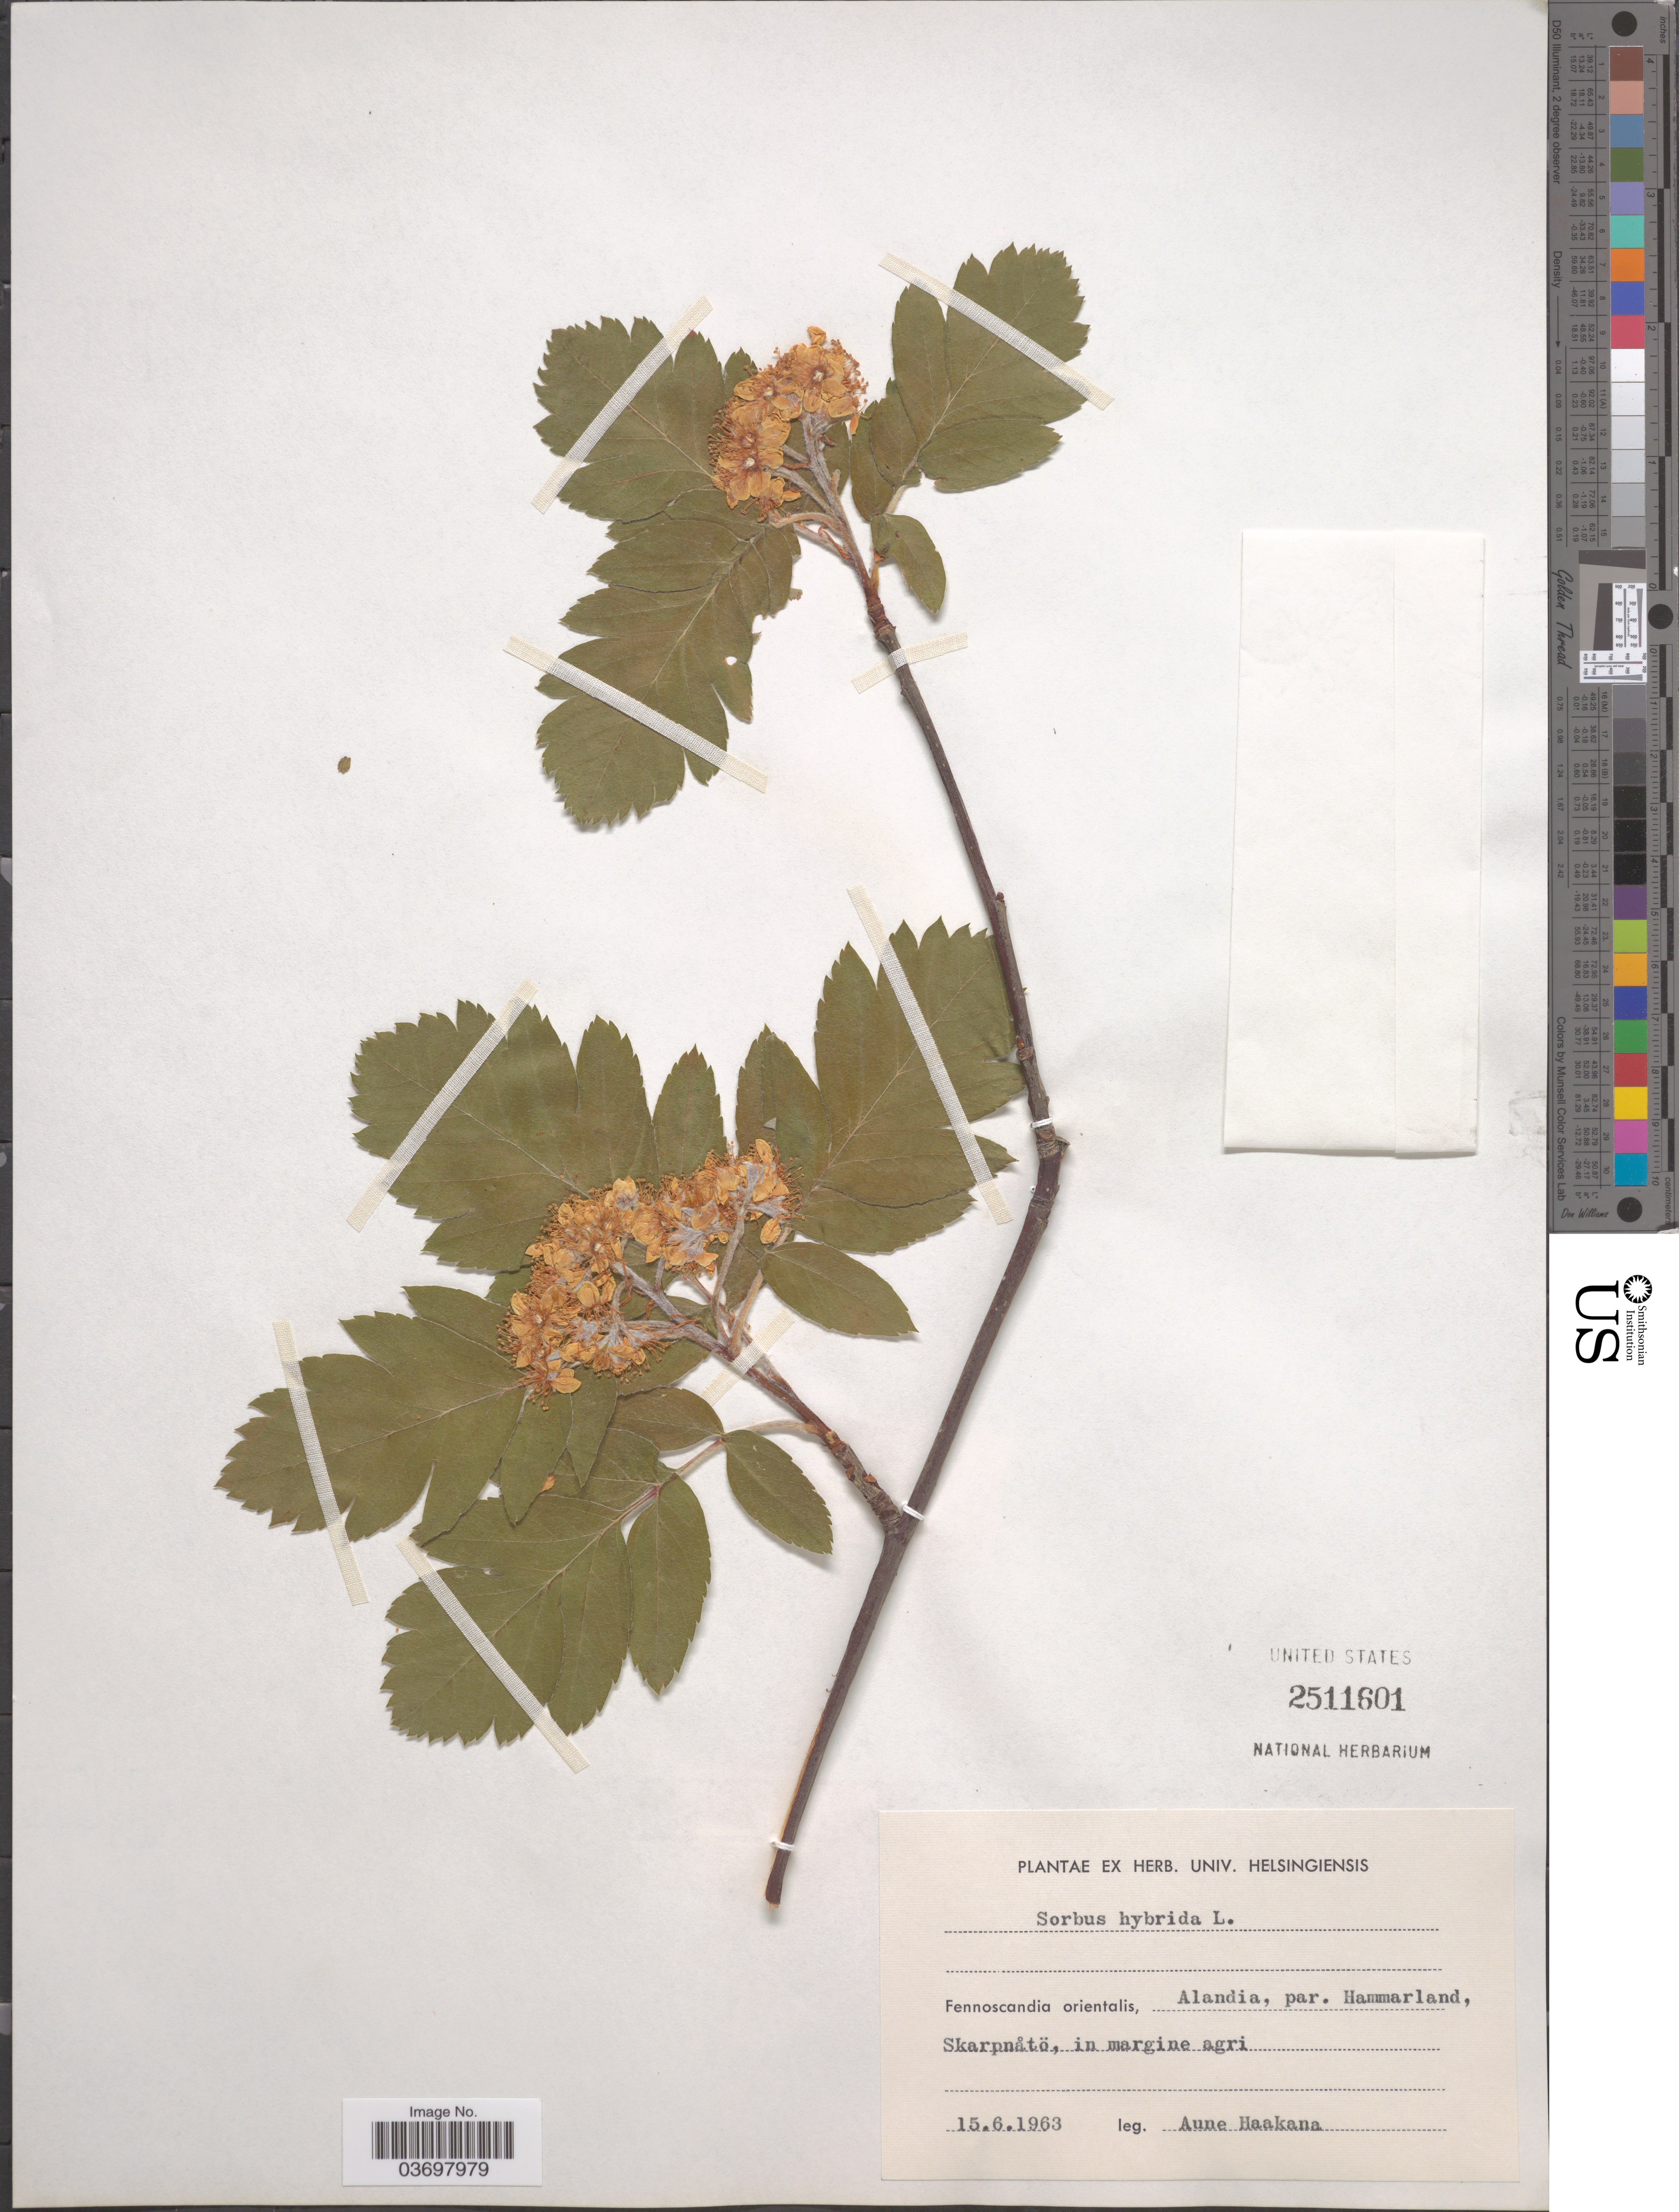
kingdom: Plantae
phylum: Tracheophyta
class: Magnoliopsida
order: Rosales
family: Rosaceae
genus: Sorbus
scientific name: Sorbus hybrida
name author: L.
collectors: A. Haakana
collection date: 1963-06-15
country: Finland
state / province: Ahvenanmaa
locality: Fennoscandia orientalis, Alandia, par. Hammarland Skarpnåtö.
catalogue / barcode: US 2511601